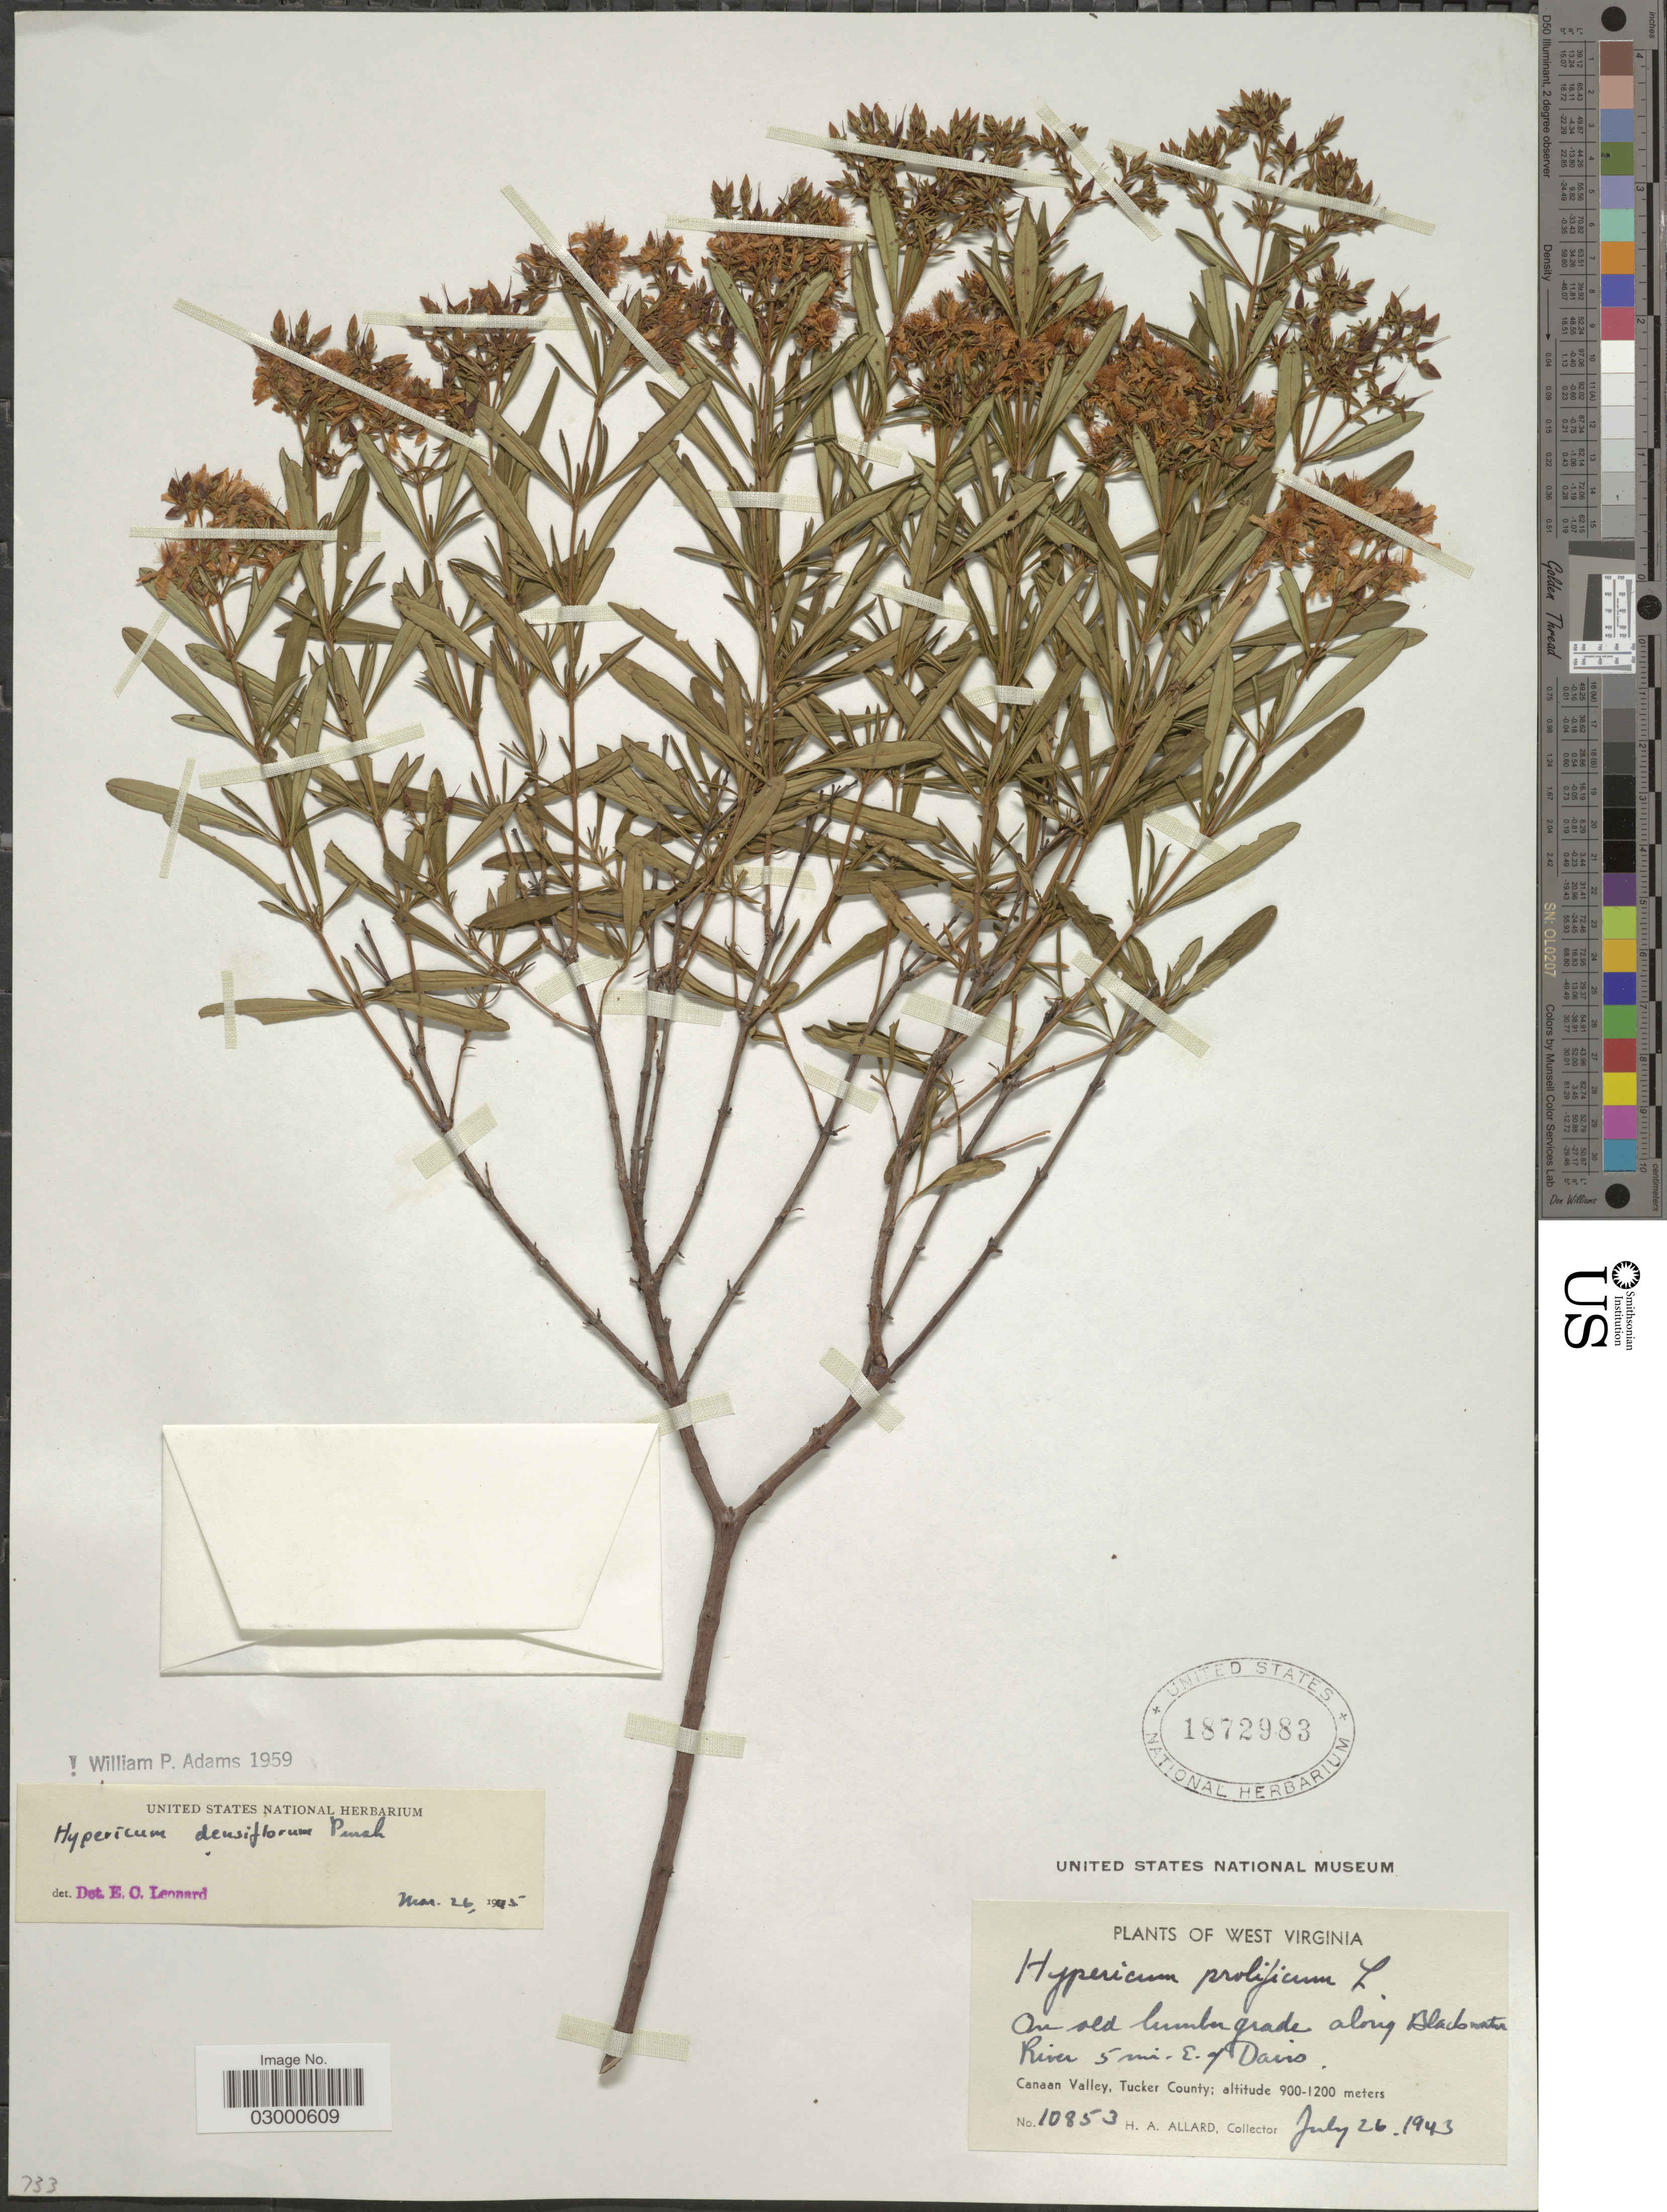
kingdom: Plantae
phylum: Tracheophyta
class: Magnoliopsida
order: Malpighiales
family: Hypericaceae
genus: Hypericum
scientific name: Hypericum densiflorum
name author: Pursh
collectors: H. A. Allard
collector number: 10853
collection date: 1943-07-26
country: United States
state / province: West Virginia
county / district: Tucker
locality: On old lumbergrade along Blackwater River 5 mi. E. of Davis. Canaan Valley, Tucker County.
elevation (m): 900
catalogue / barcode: US 1872983